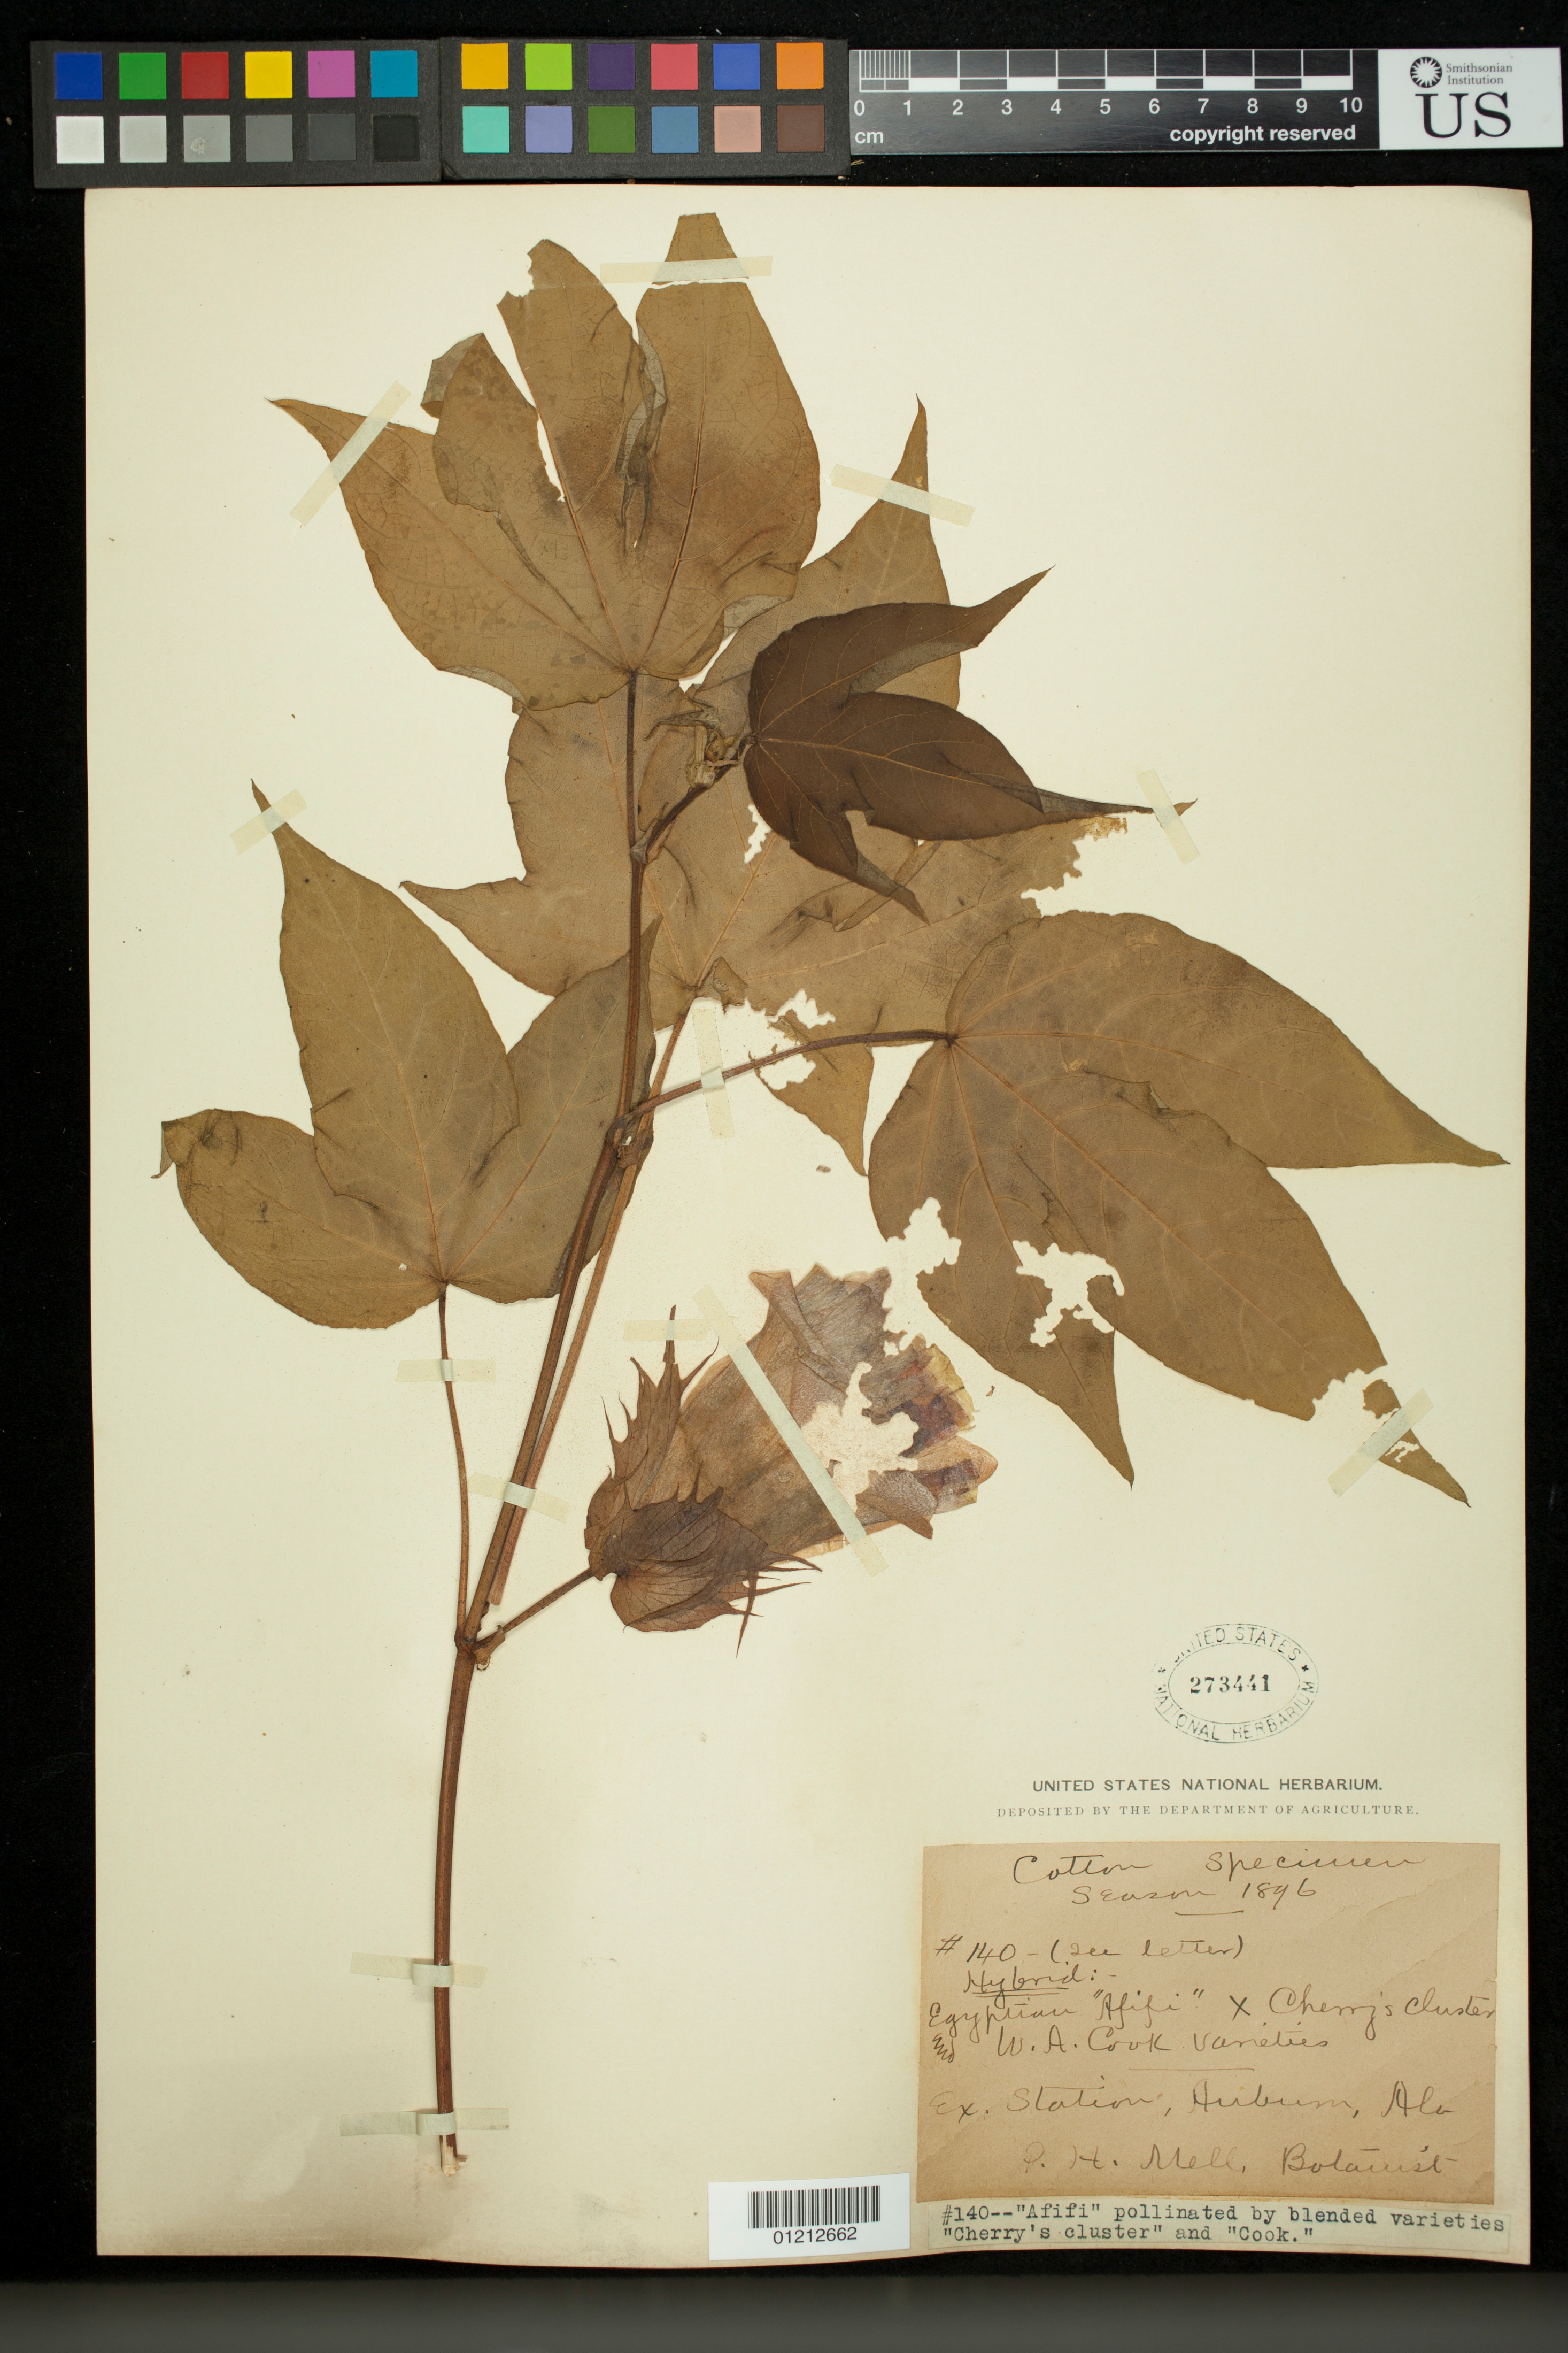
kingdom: Plantae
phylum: Tracheophyta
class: Magnoliopsida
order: Malvales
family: Malvaceae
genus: Gossypium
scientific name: Gossypium barbadense x G. hirsutum L.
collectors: P. H. Mell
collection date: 1896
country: United States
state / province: Alabama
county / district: Lee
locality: Experimental Station, Auburn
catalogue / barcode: US 273441